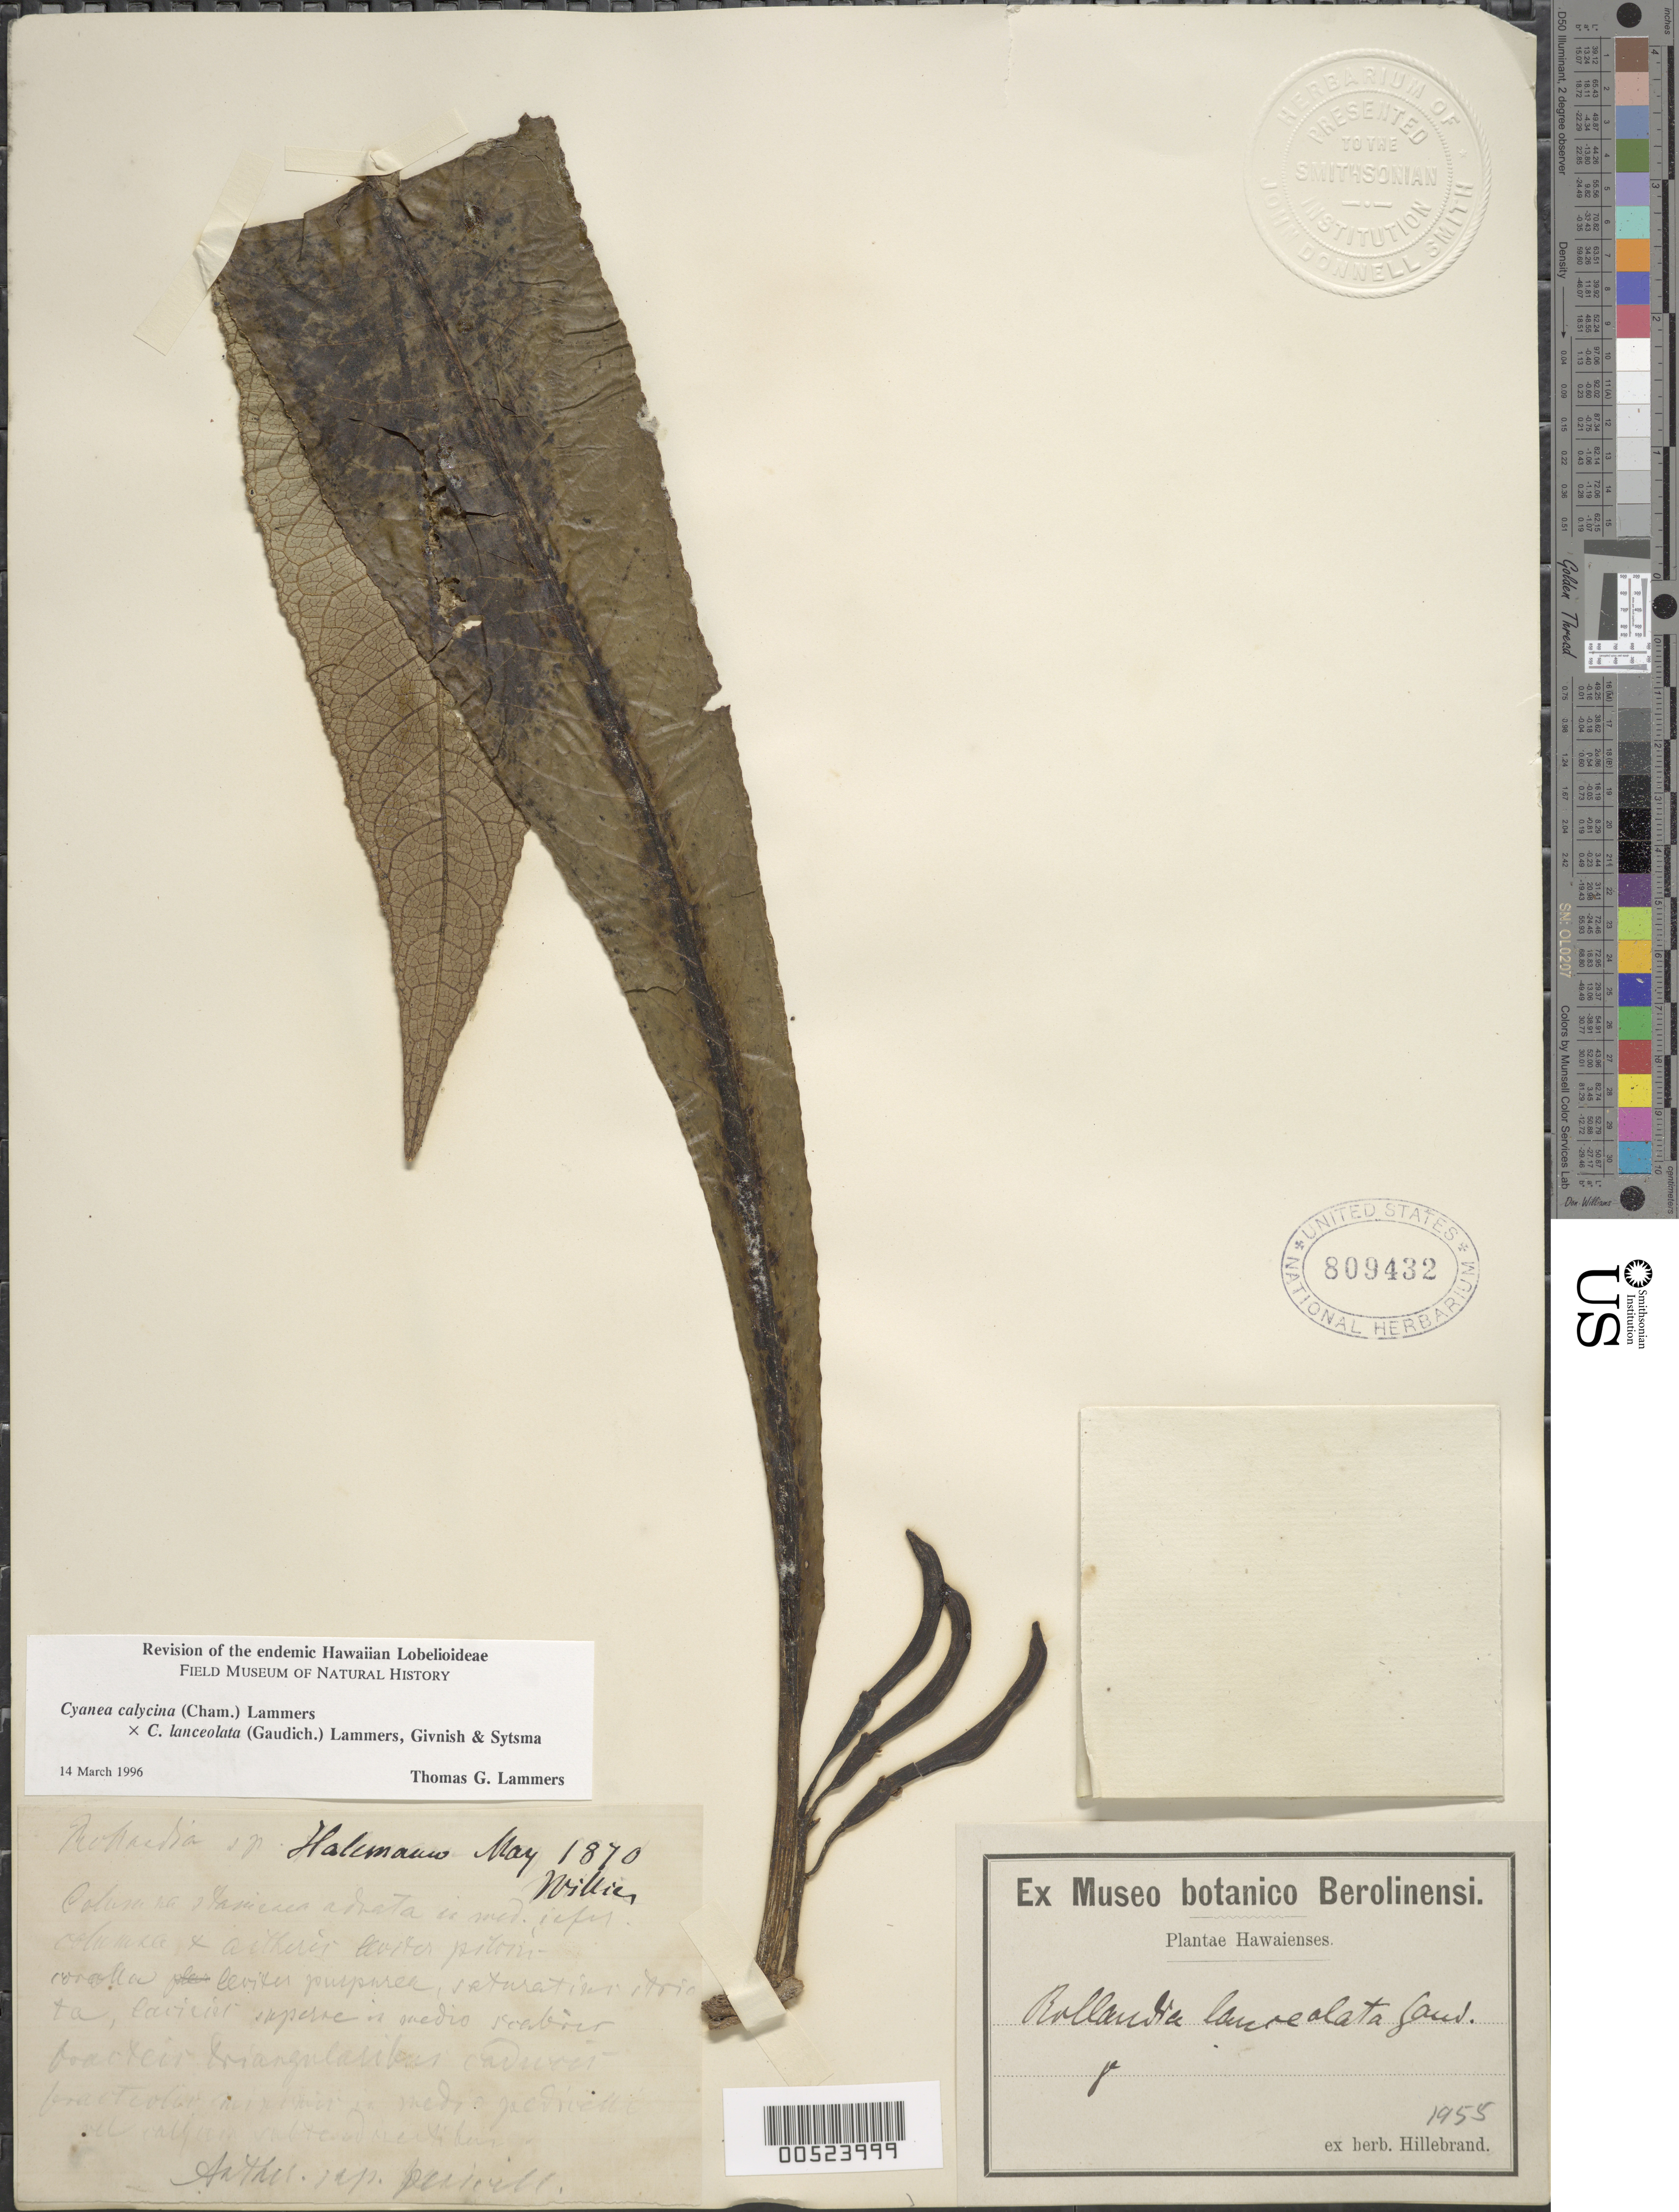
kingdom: Plantae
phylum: Tracheophyta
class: Magnoliopsida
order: Asterales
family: Campanulaceae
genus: Cyanea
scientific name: Cyanea calycina x C. lanceolata (Gaudich.) Lammers et al.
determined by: Lammers, T. G.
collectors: -. Willie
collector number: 1955?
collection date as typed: May 1870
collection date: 1870-05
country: United States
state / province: Hawaii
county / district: Kauai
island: Kaua'i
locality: Halemanu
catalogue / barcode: US 809432